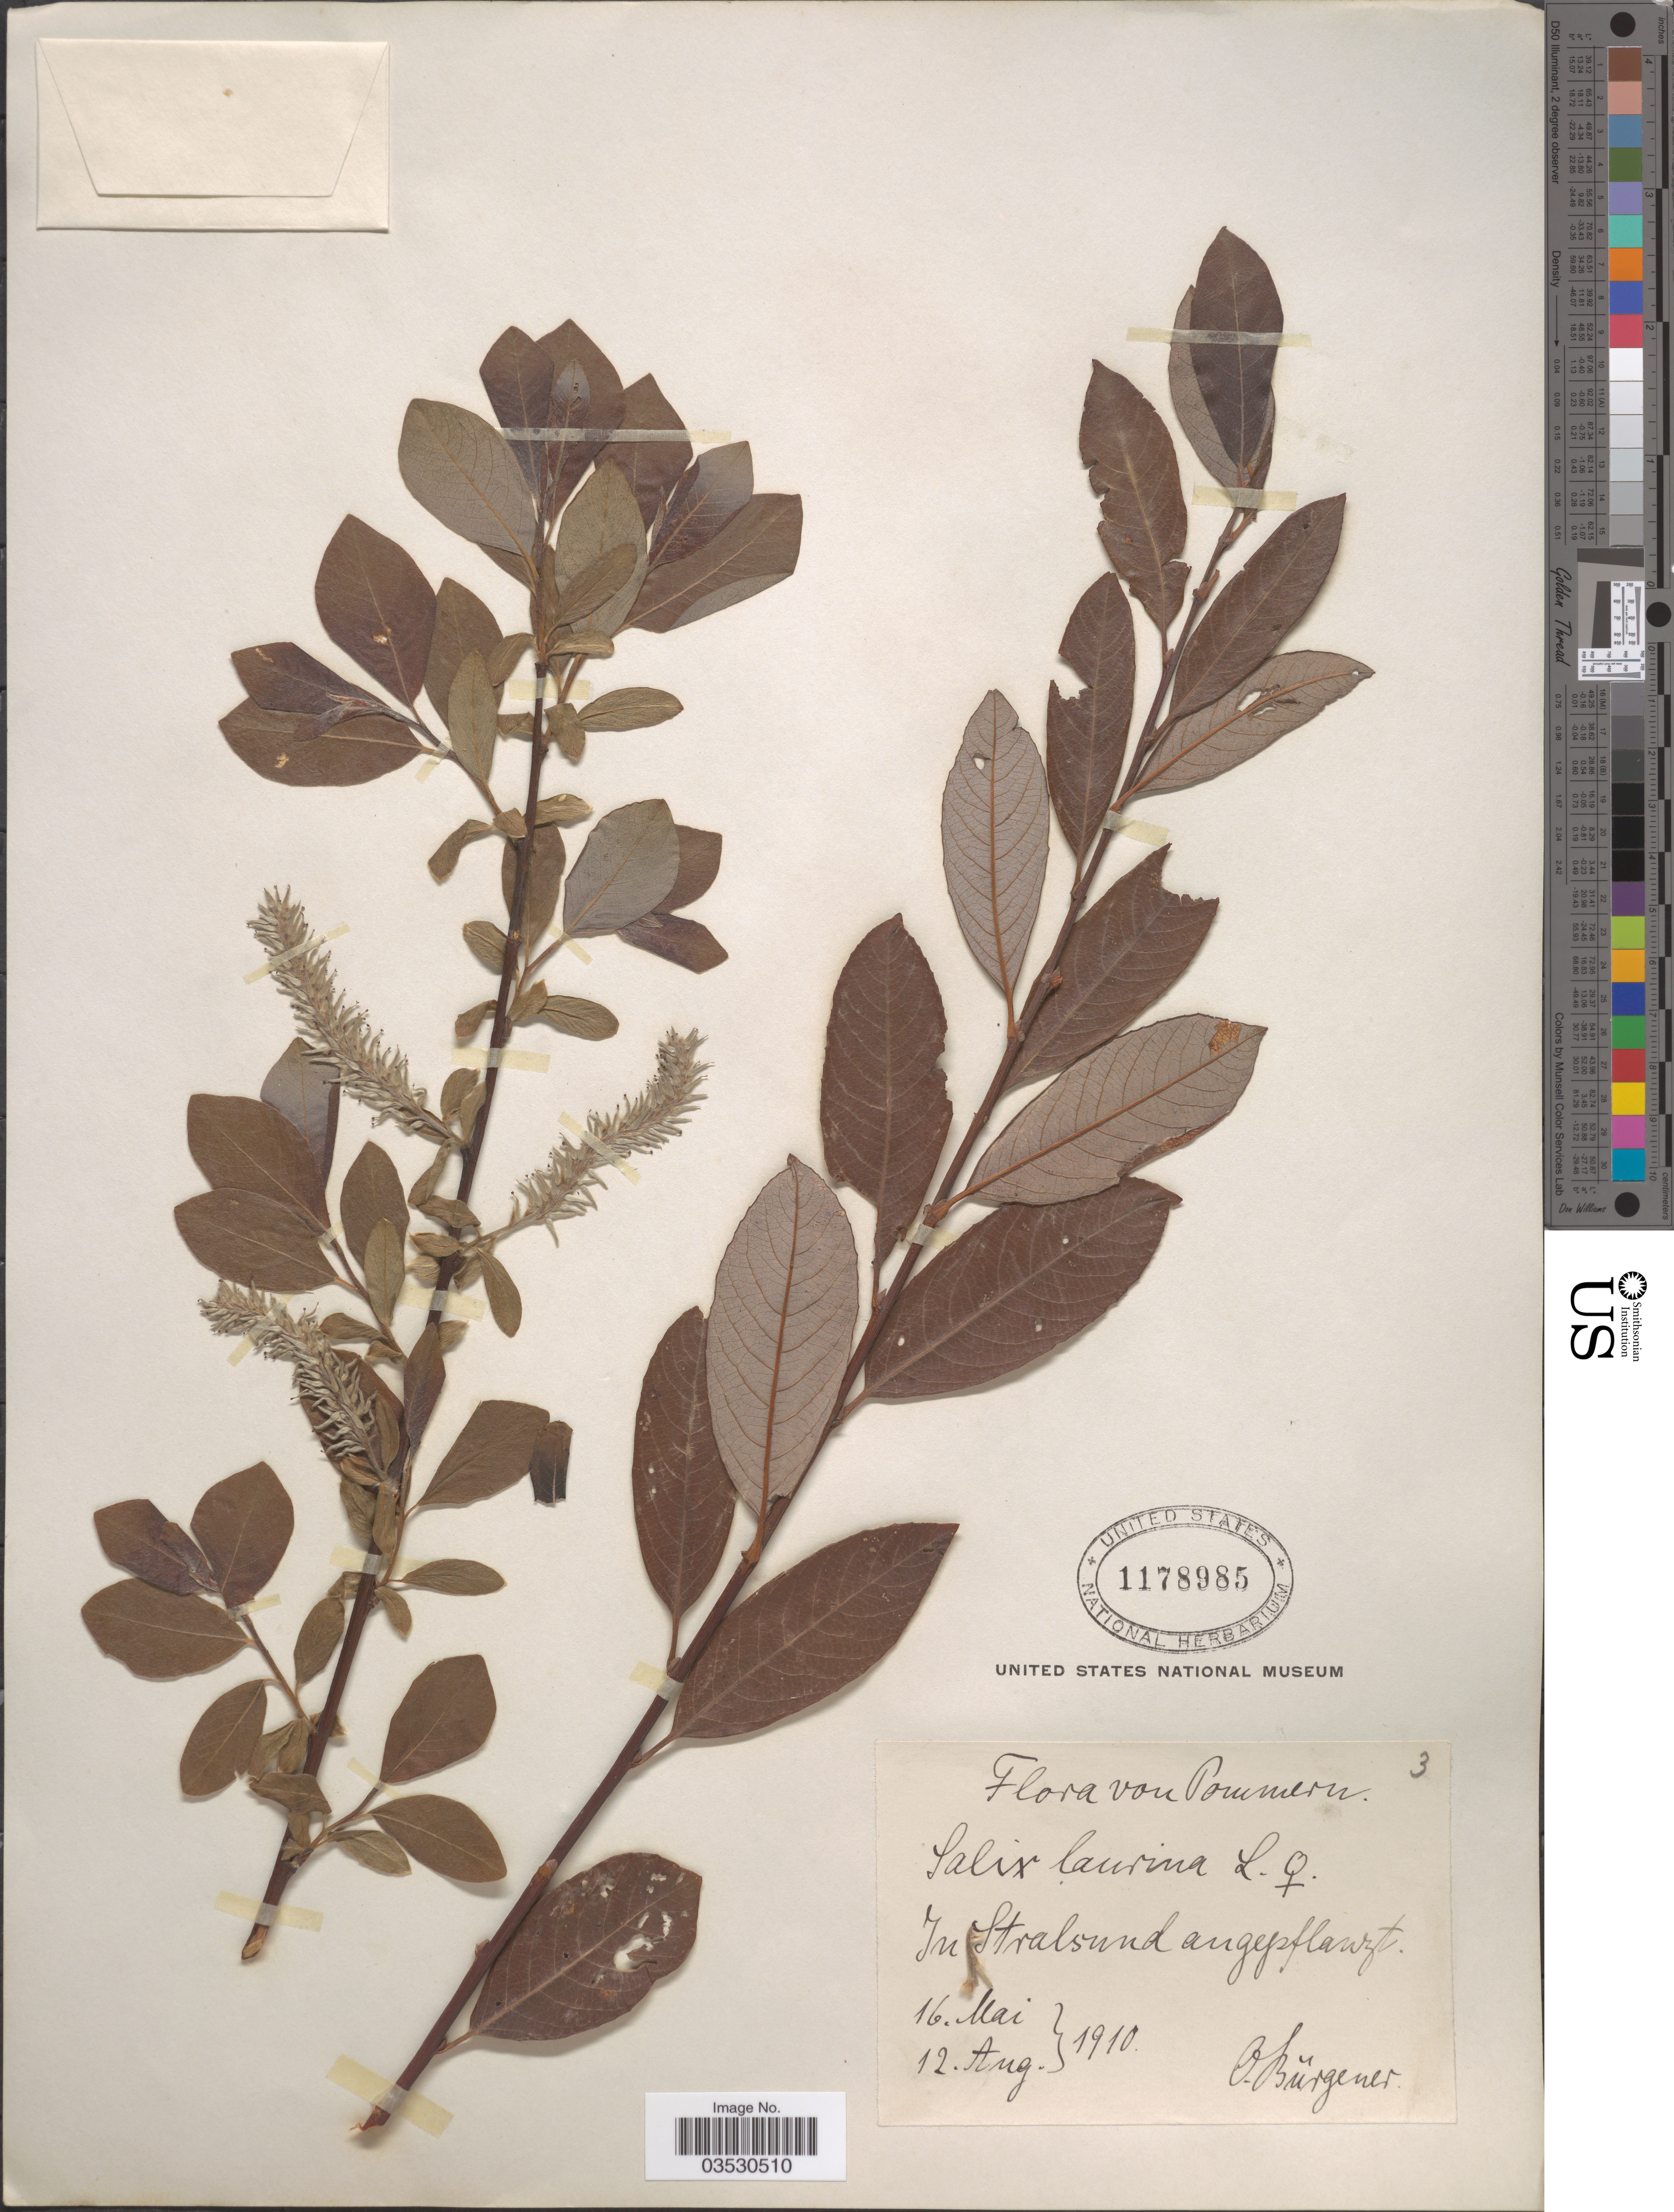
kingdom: Plantae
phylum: Tracheophyta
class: Magnoliopsida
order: Malpighiales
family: Salicaceae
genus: Salix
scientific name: Salix laurina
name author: Sm.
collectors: O. Bürgener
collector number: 3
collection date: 1910-05-16/1910-08-12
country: Germany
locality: Pommern, In Stralsund angefsflauzt.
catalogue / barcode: US 1178985